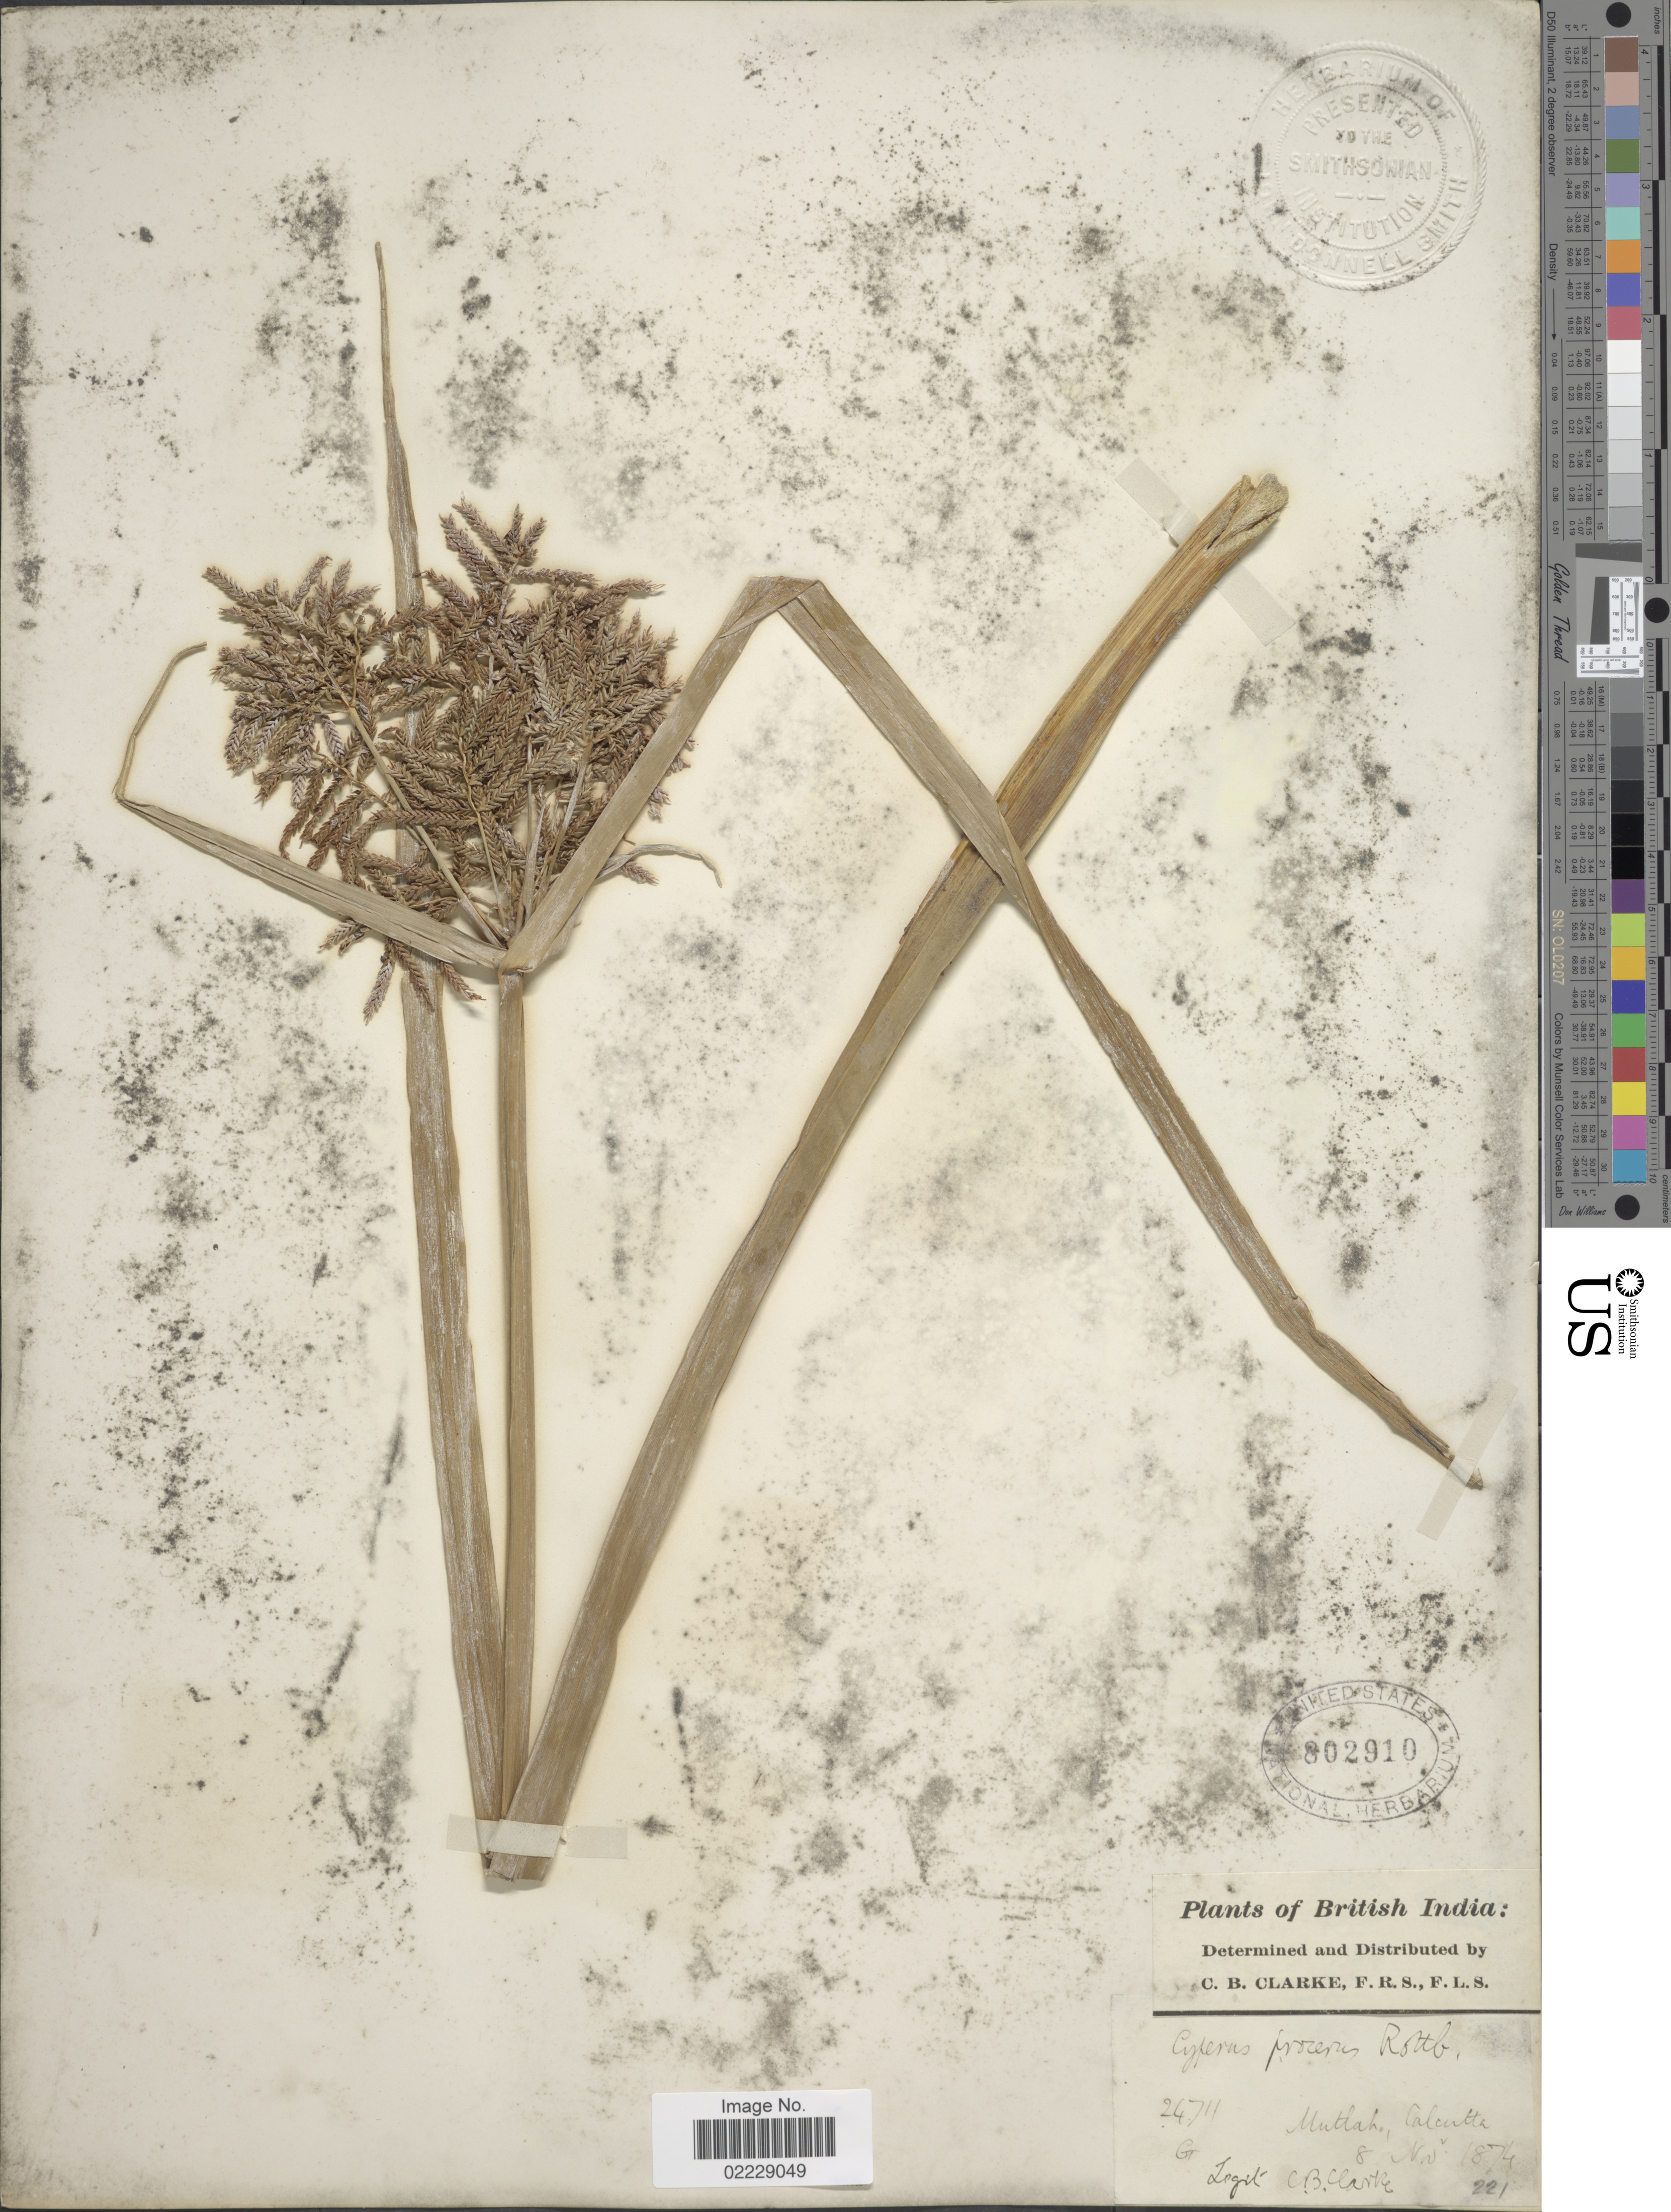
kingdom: Plantae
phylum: Tracheophyta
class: Liliopsida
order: Poales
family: Cyperaceae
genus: Cyperus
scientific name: Cyperus procerus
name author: Rottb.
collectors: C. B. Clarke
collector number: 24711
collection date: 1874-11-08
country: India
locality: British India. Mutlah, Calcutta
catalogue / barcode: US 802910